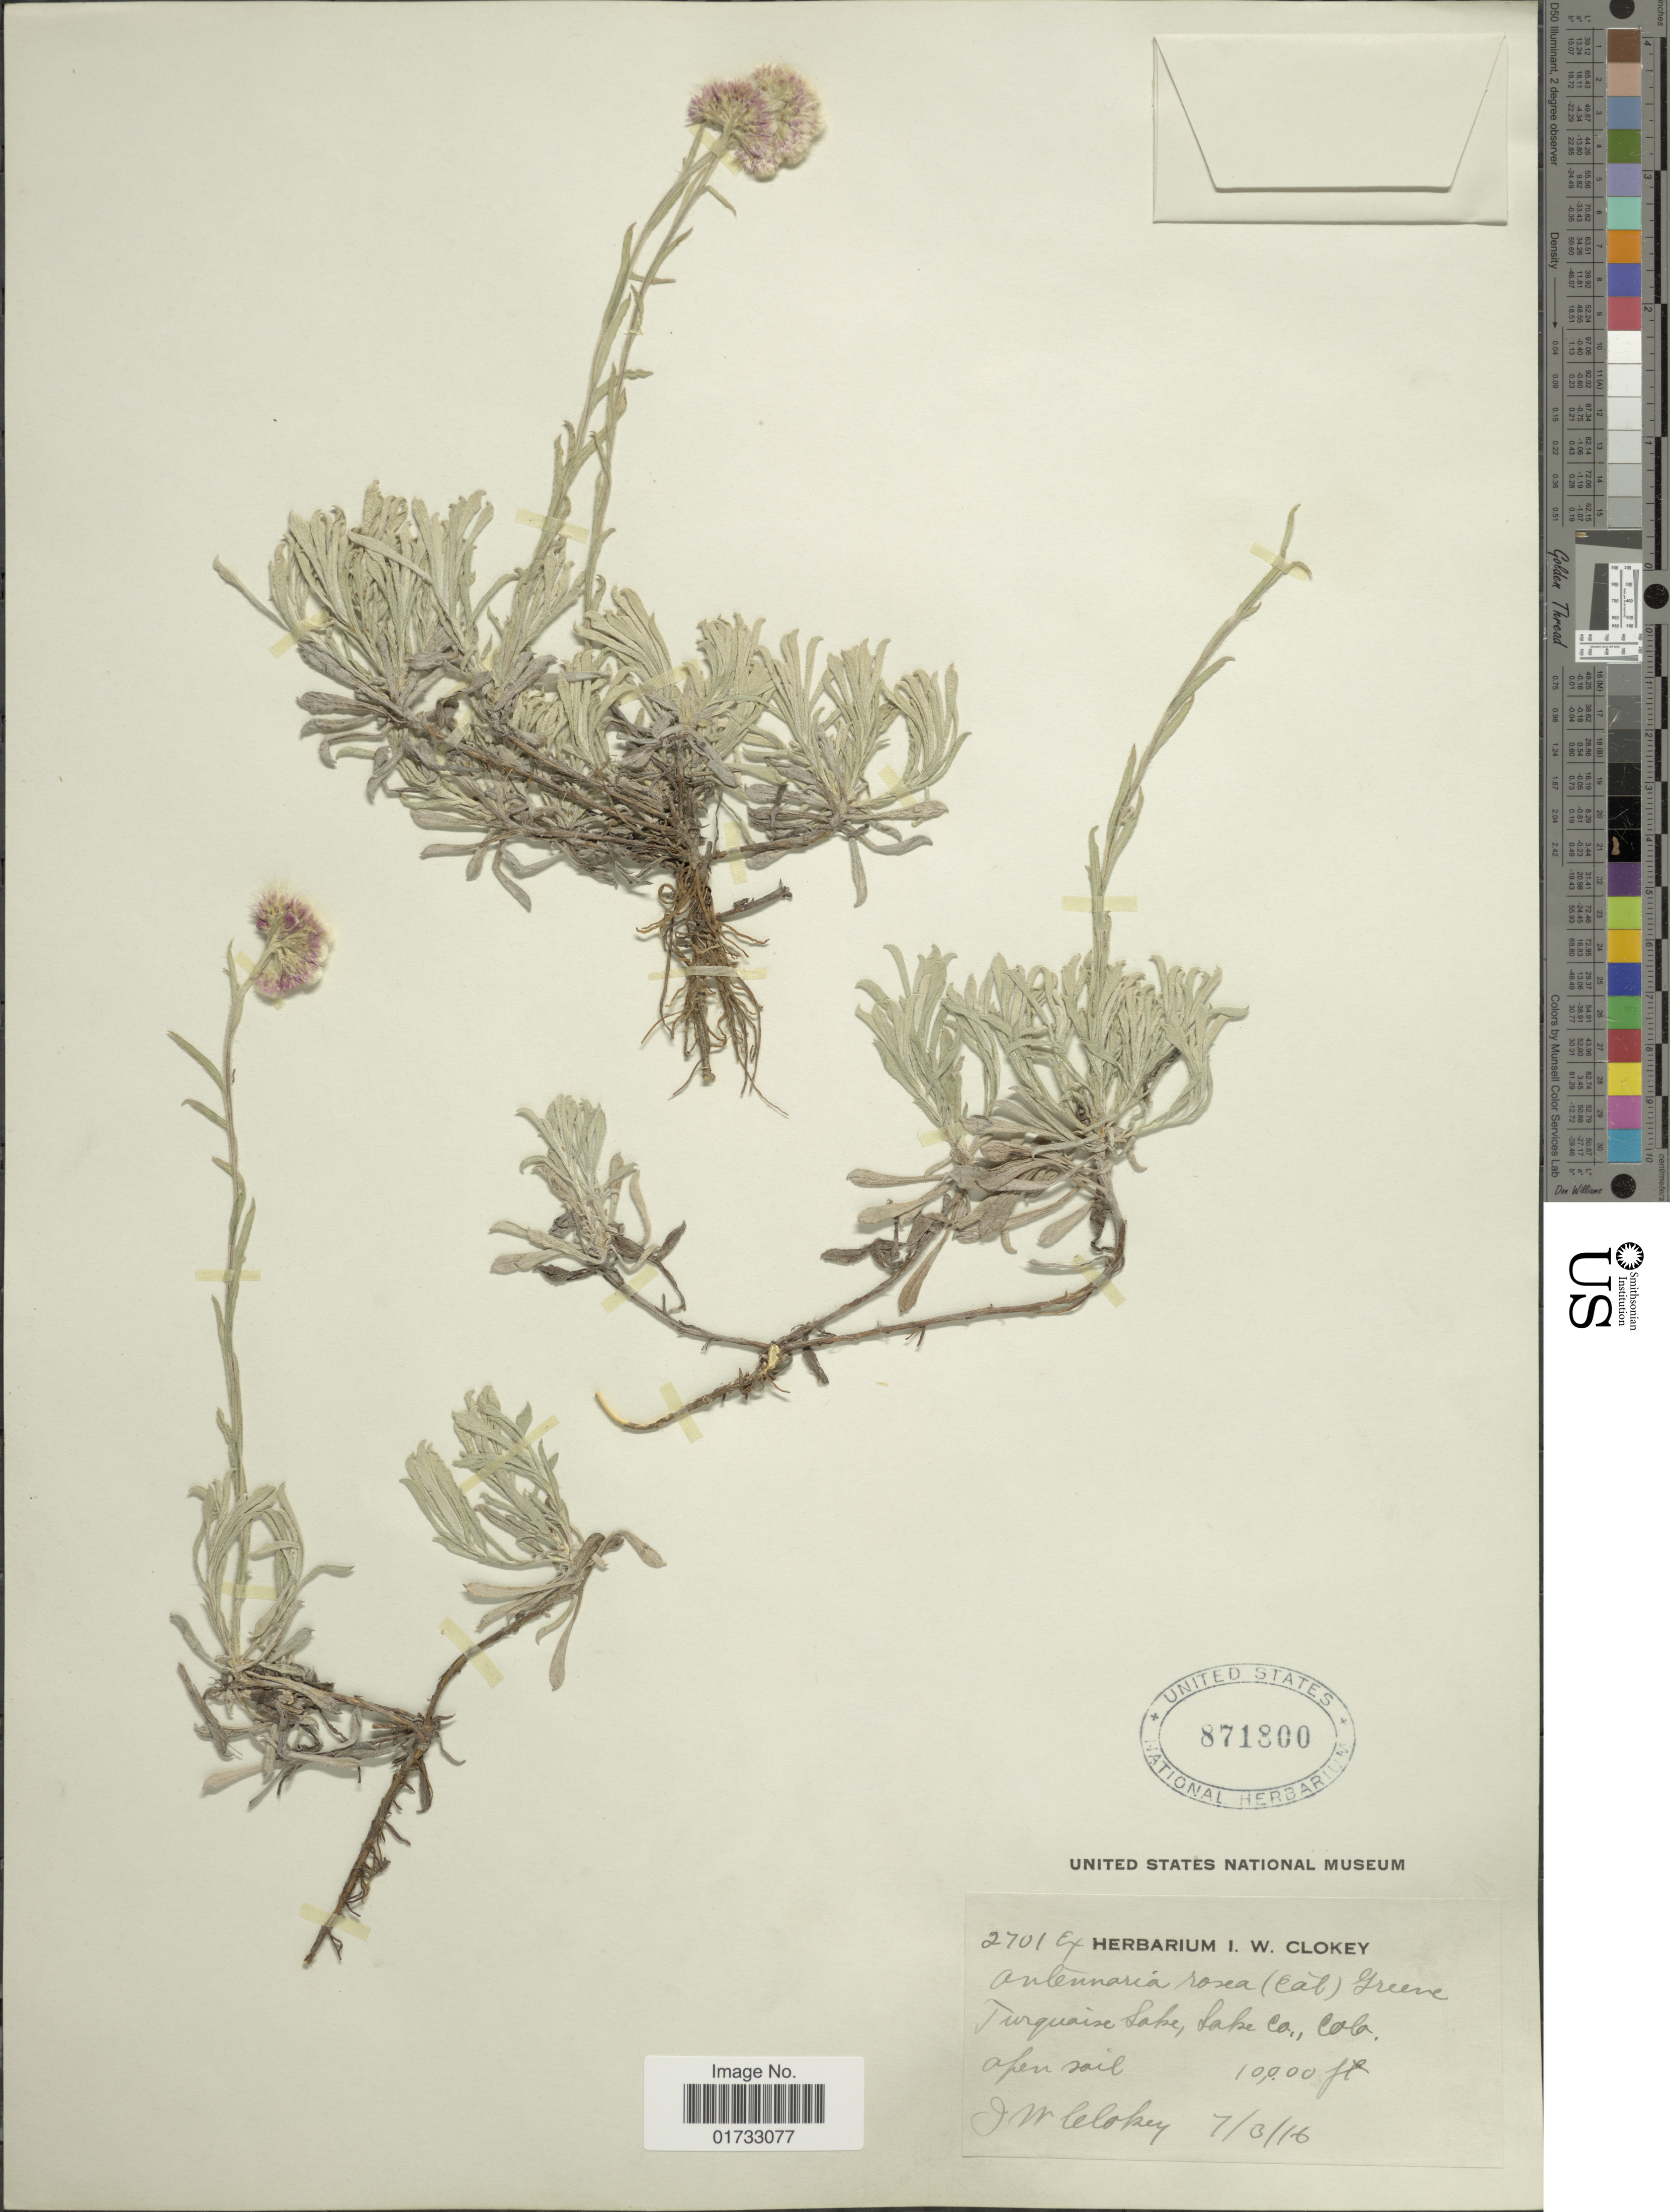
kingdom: Plantae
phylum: Tracheophyta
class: Magnoliopsida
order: Asterales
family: Asteraceae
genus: Antennaria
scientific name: Antennaria rosea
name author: Greene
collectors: J. Clokey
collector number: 2701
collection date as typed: Transcribed d/m/y: 3/7/16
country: United States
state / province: Colorado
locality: Turquaise Lake, Lake Co., open soil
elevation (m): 3048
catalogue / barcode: US 871800